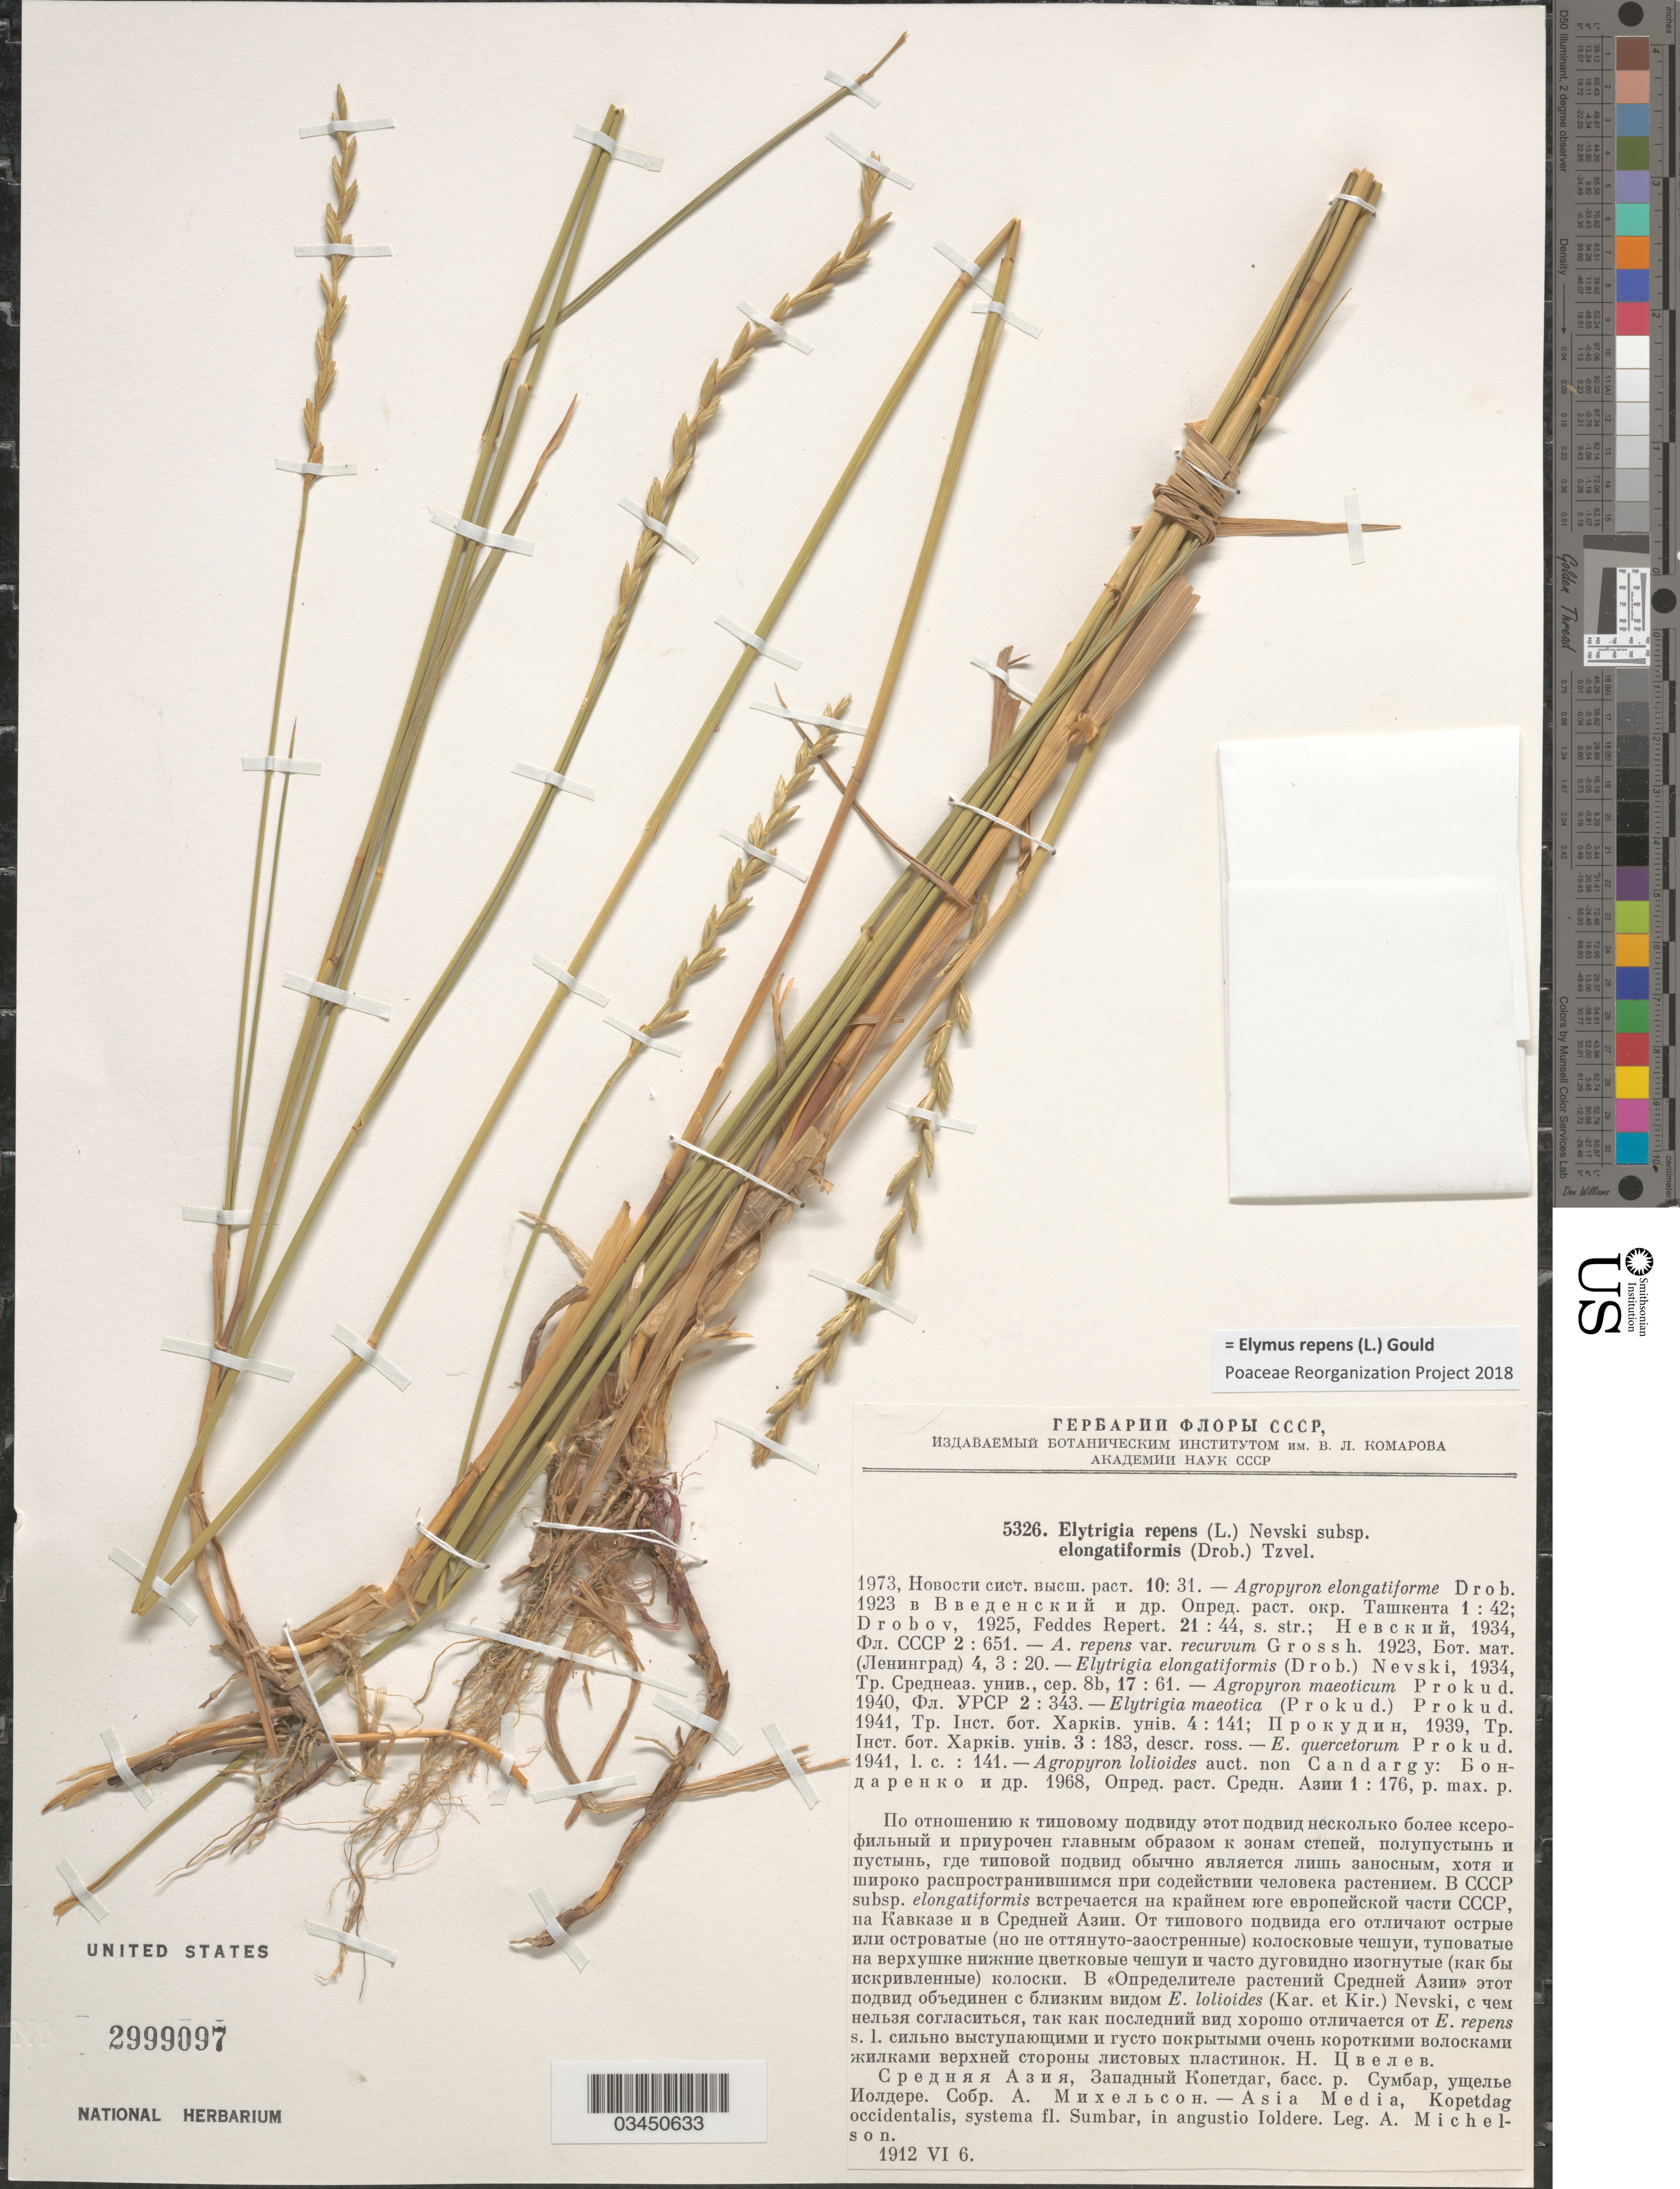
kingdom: Plantae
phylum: Tracheophyta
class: Liliopsida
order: Poales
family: Poaceae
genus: Elymus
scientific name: Elymus repens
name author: (L.) Gould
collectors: A. Michelson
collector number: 5326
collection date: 1912-06-06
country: Turkmenistan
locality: Asia Media, Kopetdag occidentalis, systema fl. Sumbar, in angustio Ioldere.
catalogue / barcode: US 2999097